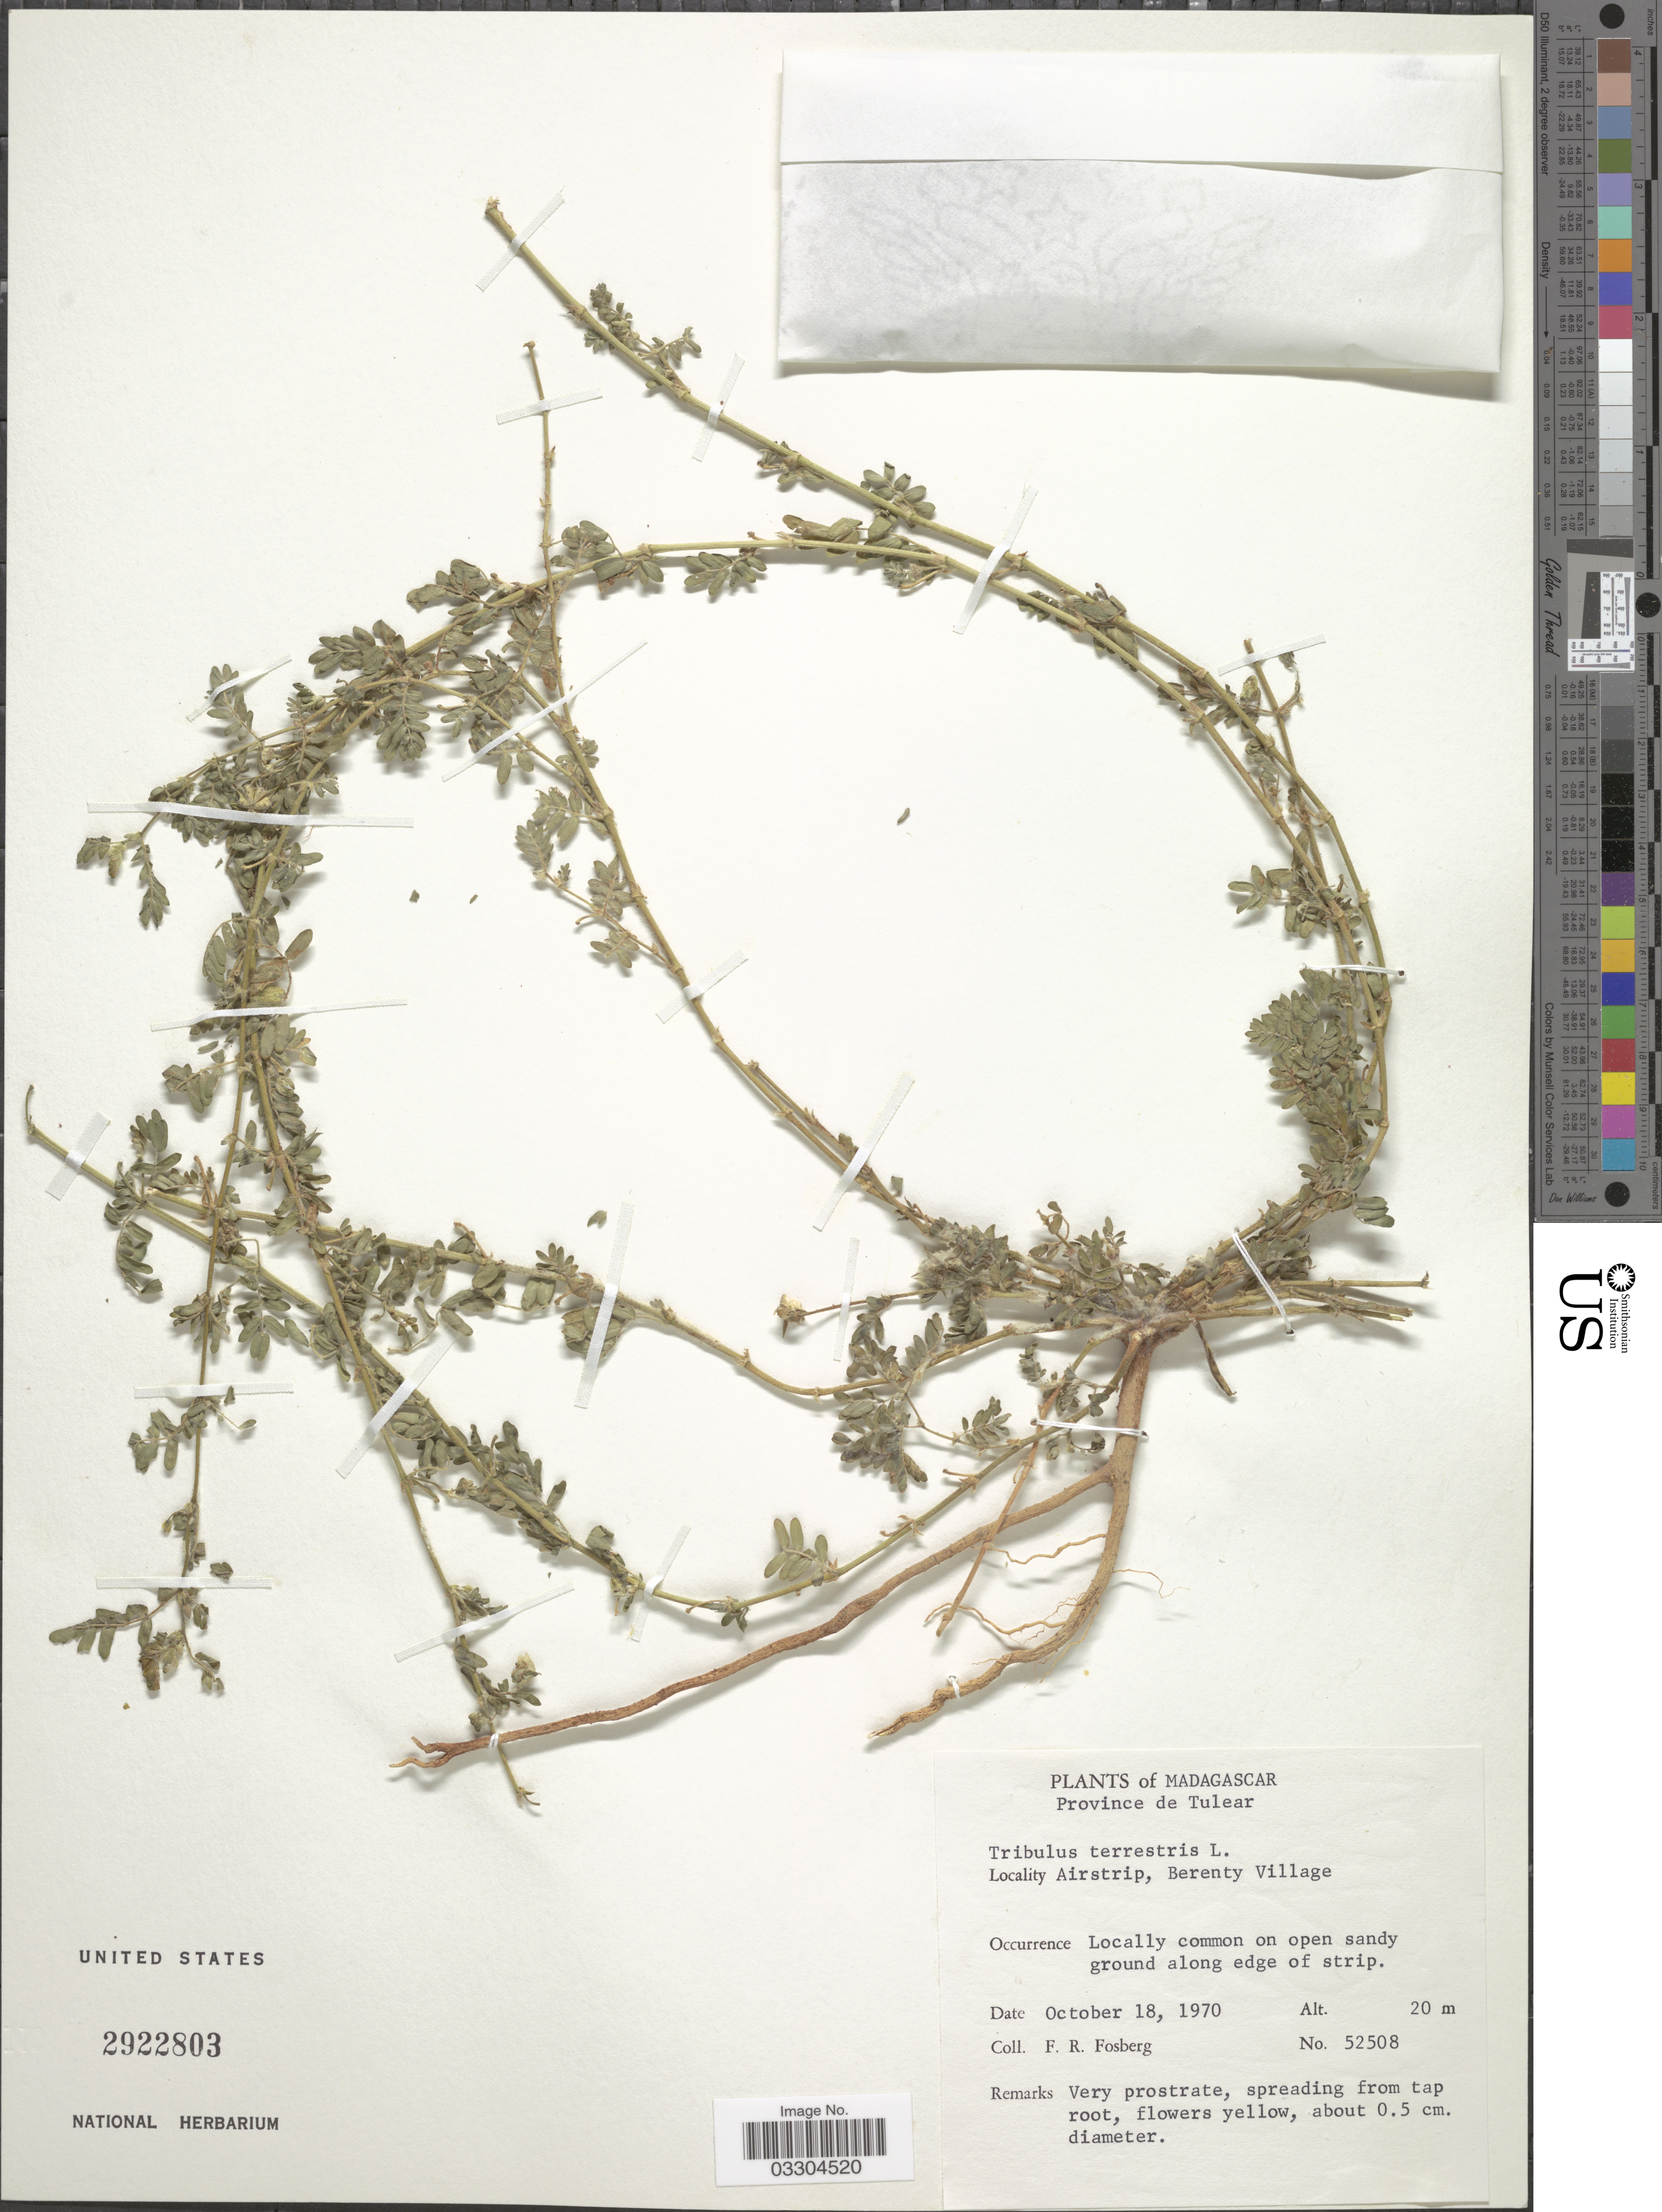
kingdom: Plantae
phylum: Tracheophyta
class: Magnoliopsida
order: Zygophyllales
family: Zygophyllaceae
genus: Tribulus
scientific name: Tribulus terrestris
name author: L.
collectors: F. R. Fosberg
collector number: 52508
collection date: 1970-10-18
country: Madagascar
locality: Province de Tulear. Airstrip, Berenty Village.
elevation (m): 20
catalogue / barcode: US 2922803